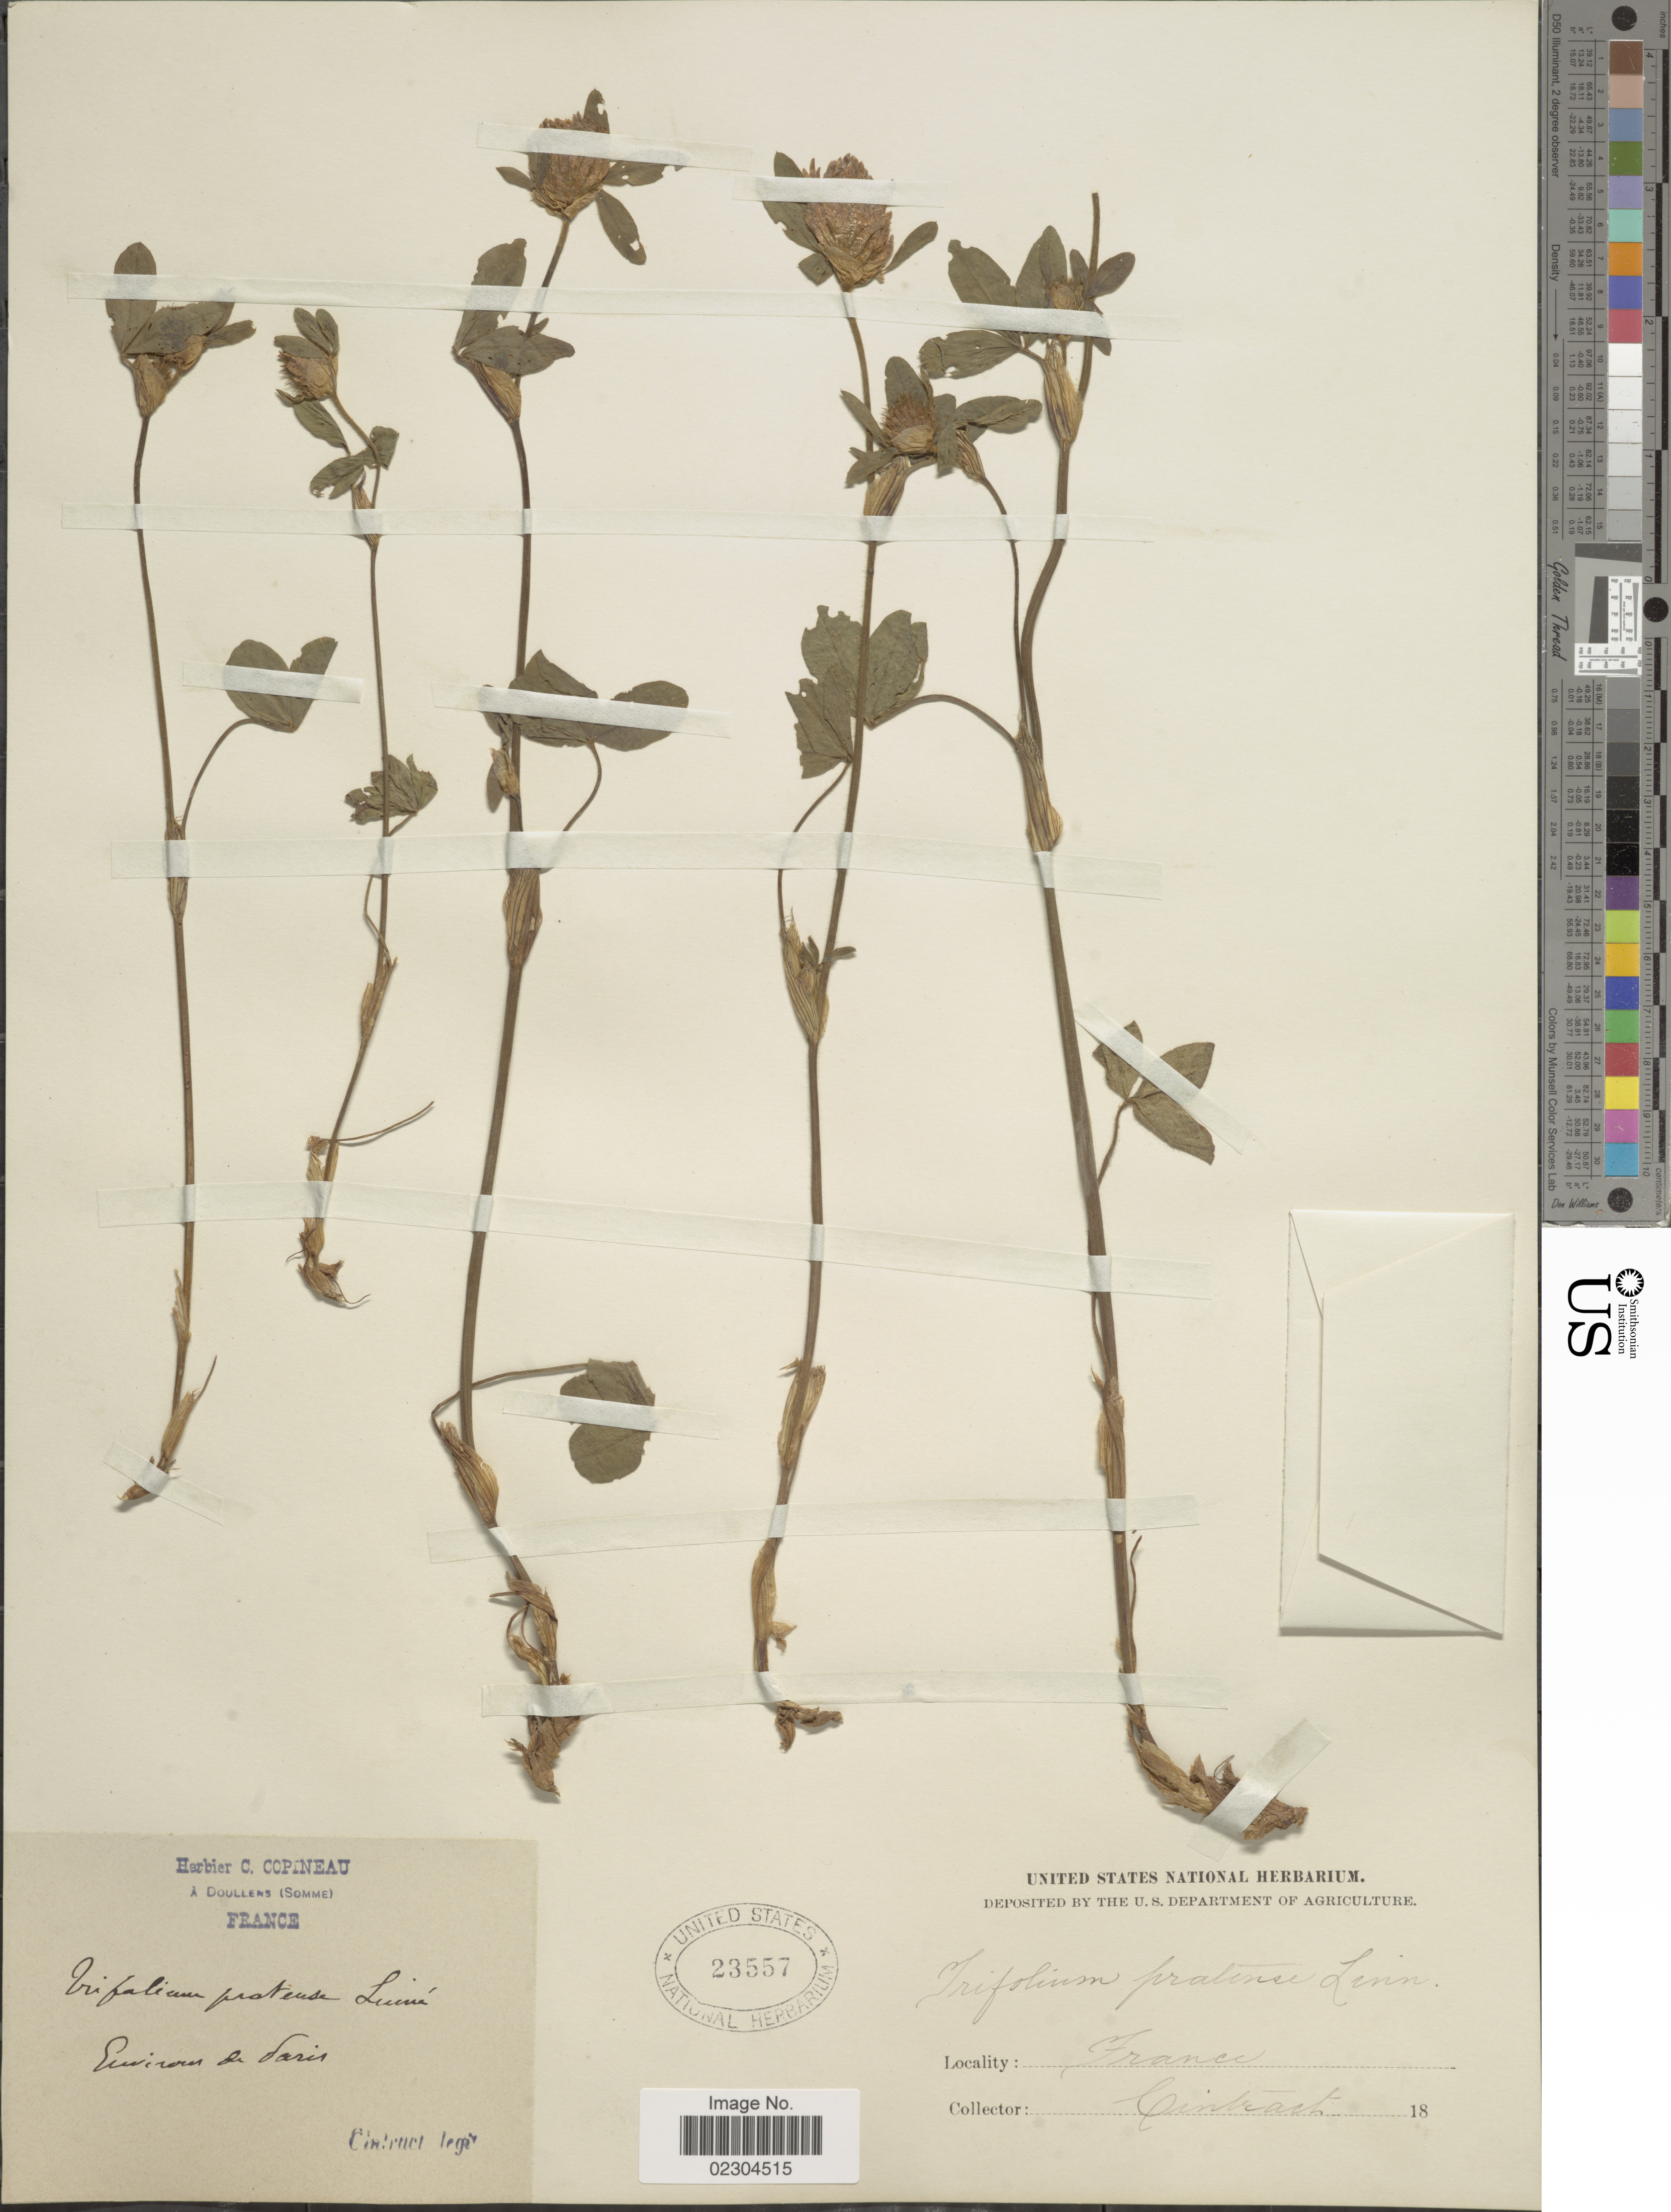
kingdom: Plantae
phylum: Tracheophyta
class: Magnoliopsida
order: Fabales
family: Fabaceae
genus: Trifolium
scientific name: Trifolium pratense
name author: L.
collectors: Cintract, --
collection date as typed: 18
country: France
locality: Environs de Paris.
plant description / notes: Corrected "Environs de Laris" to "Environs de Paris."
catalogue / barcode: US 23557